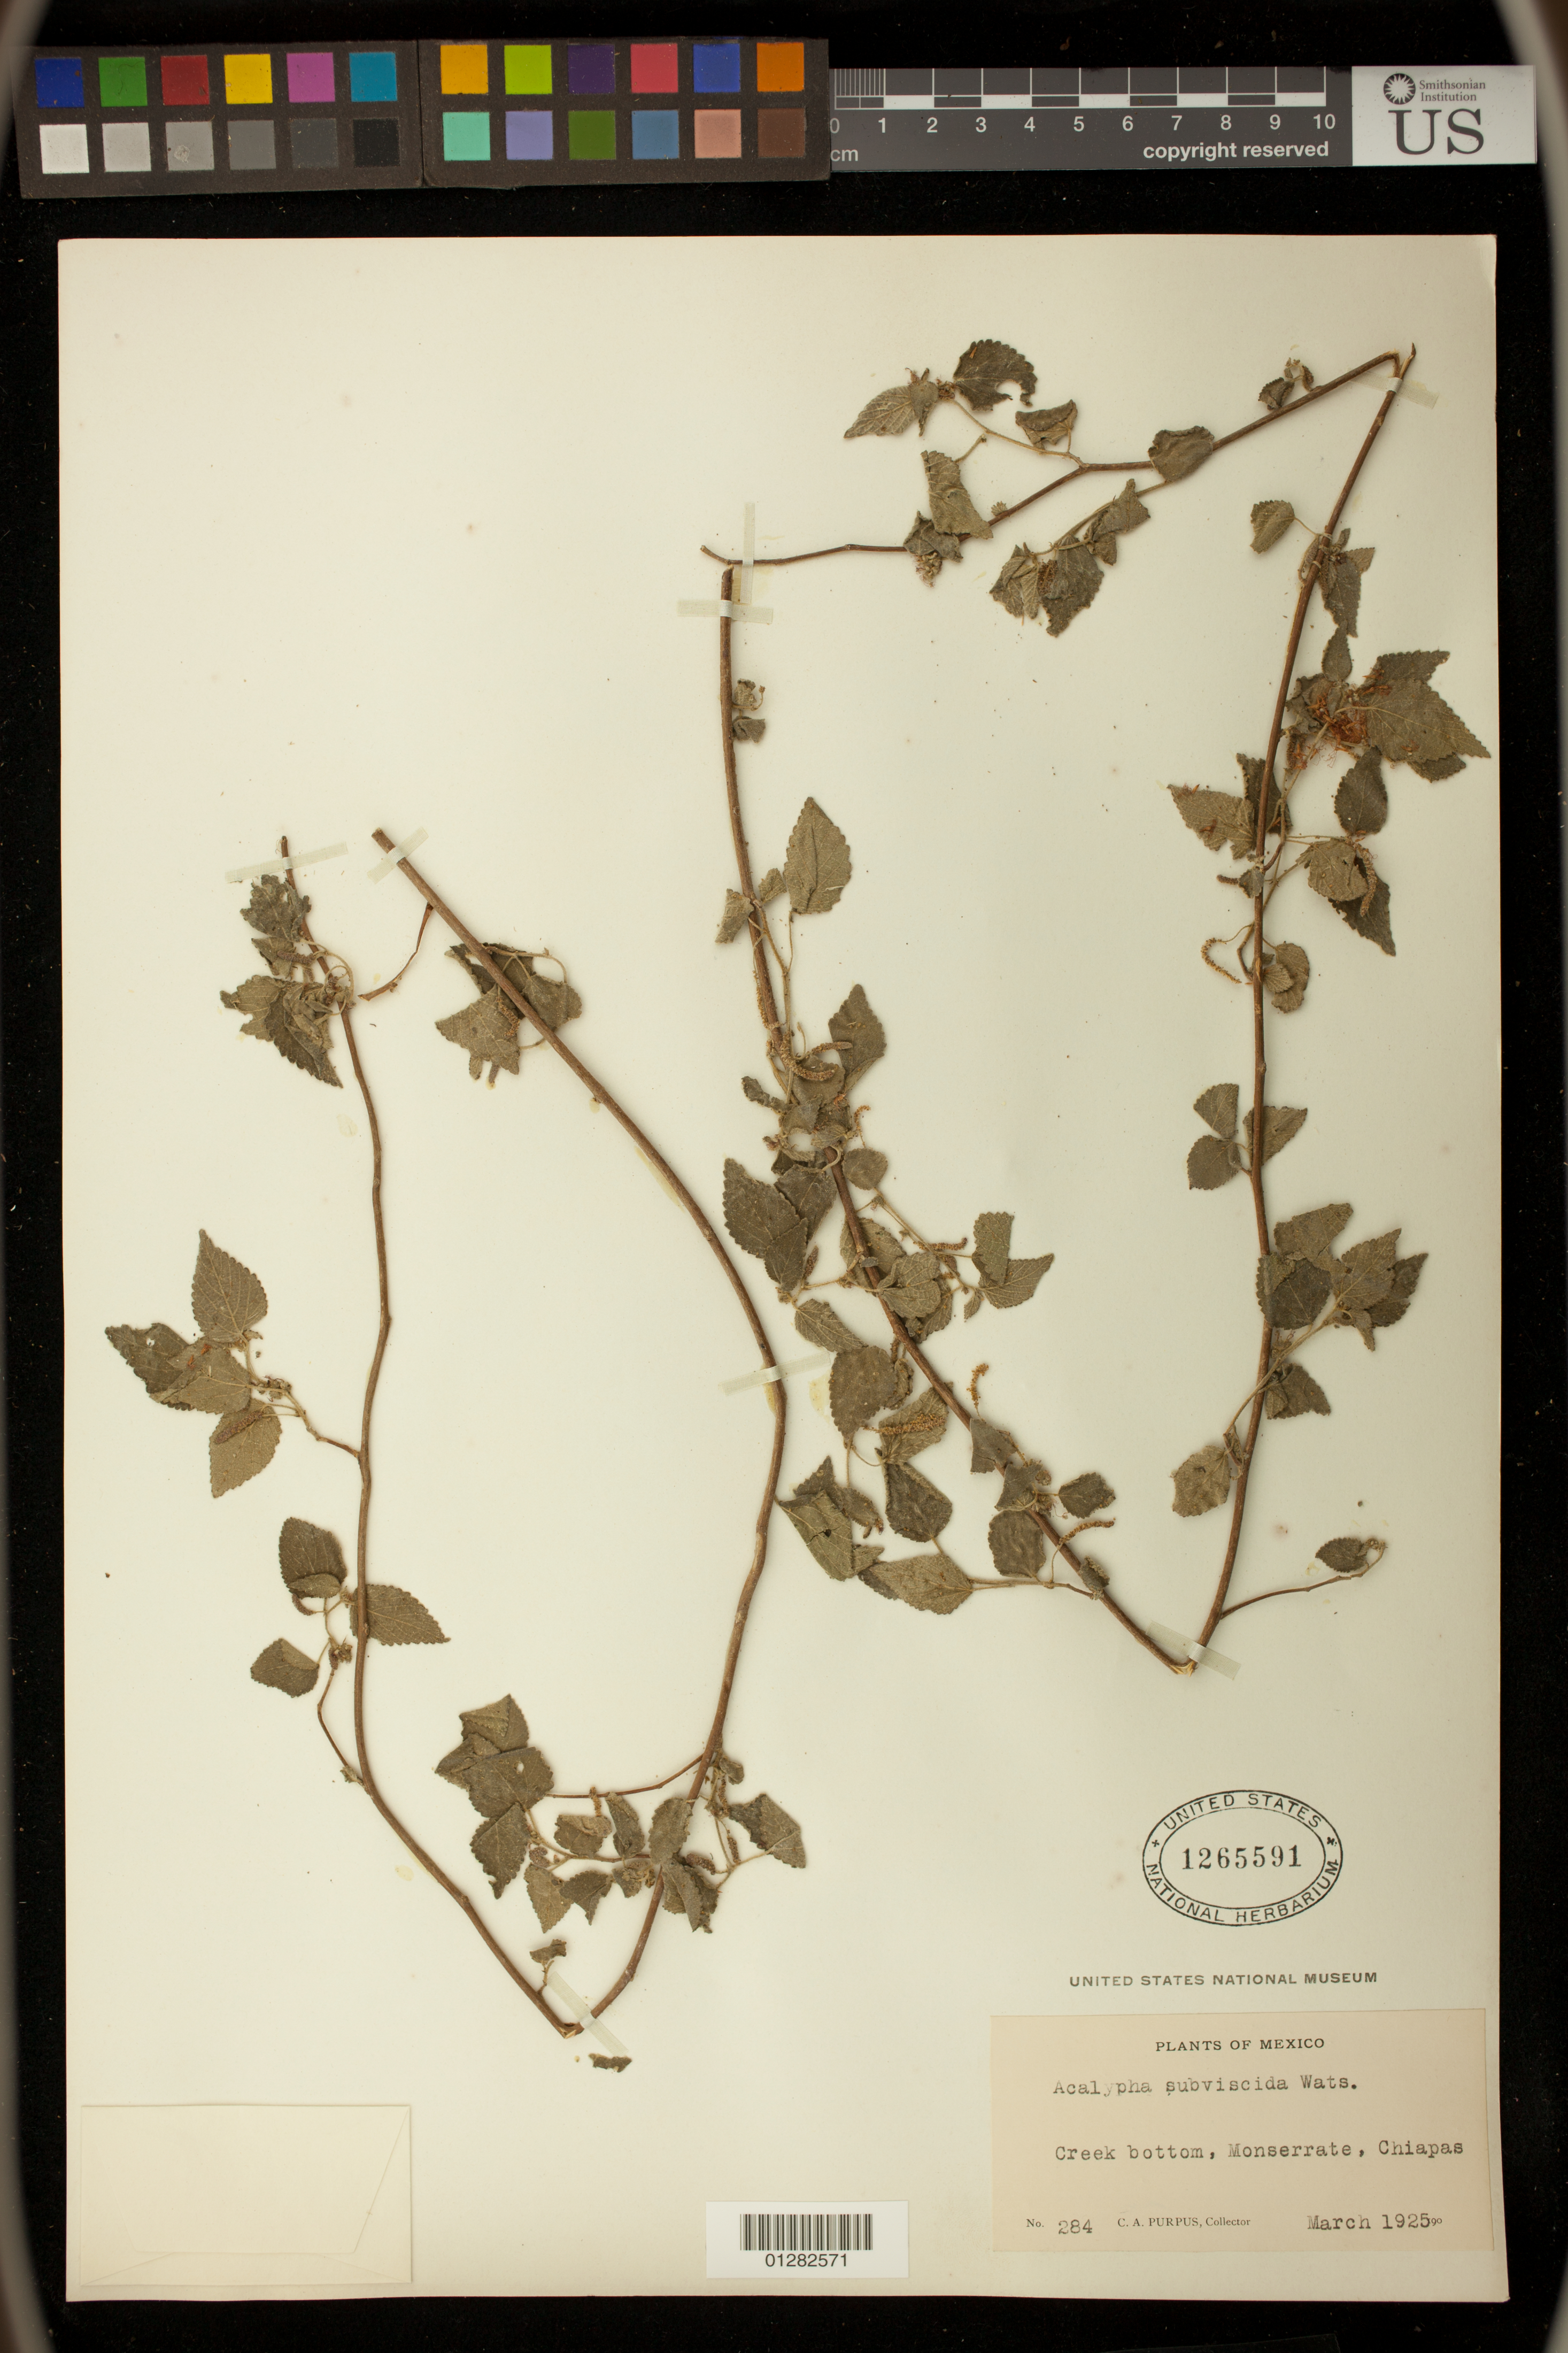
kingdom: Plantae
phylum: Tracheophyta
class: Magnoliopsida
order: Malpighiales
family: Euphorbiaceae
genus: Acalypha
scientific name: Acalypha subviscida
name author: S. Watson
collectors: J. G. Schaffner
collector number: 284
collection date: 1925-03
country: Mexico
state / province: Chiapas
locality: Creek bottom, Monserrate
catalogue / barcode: US 1265591